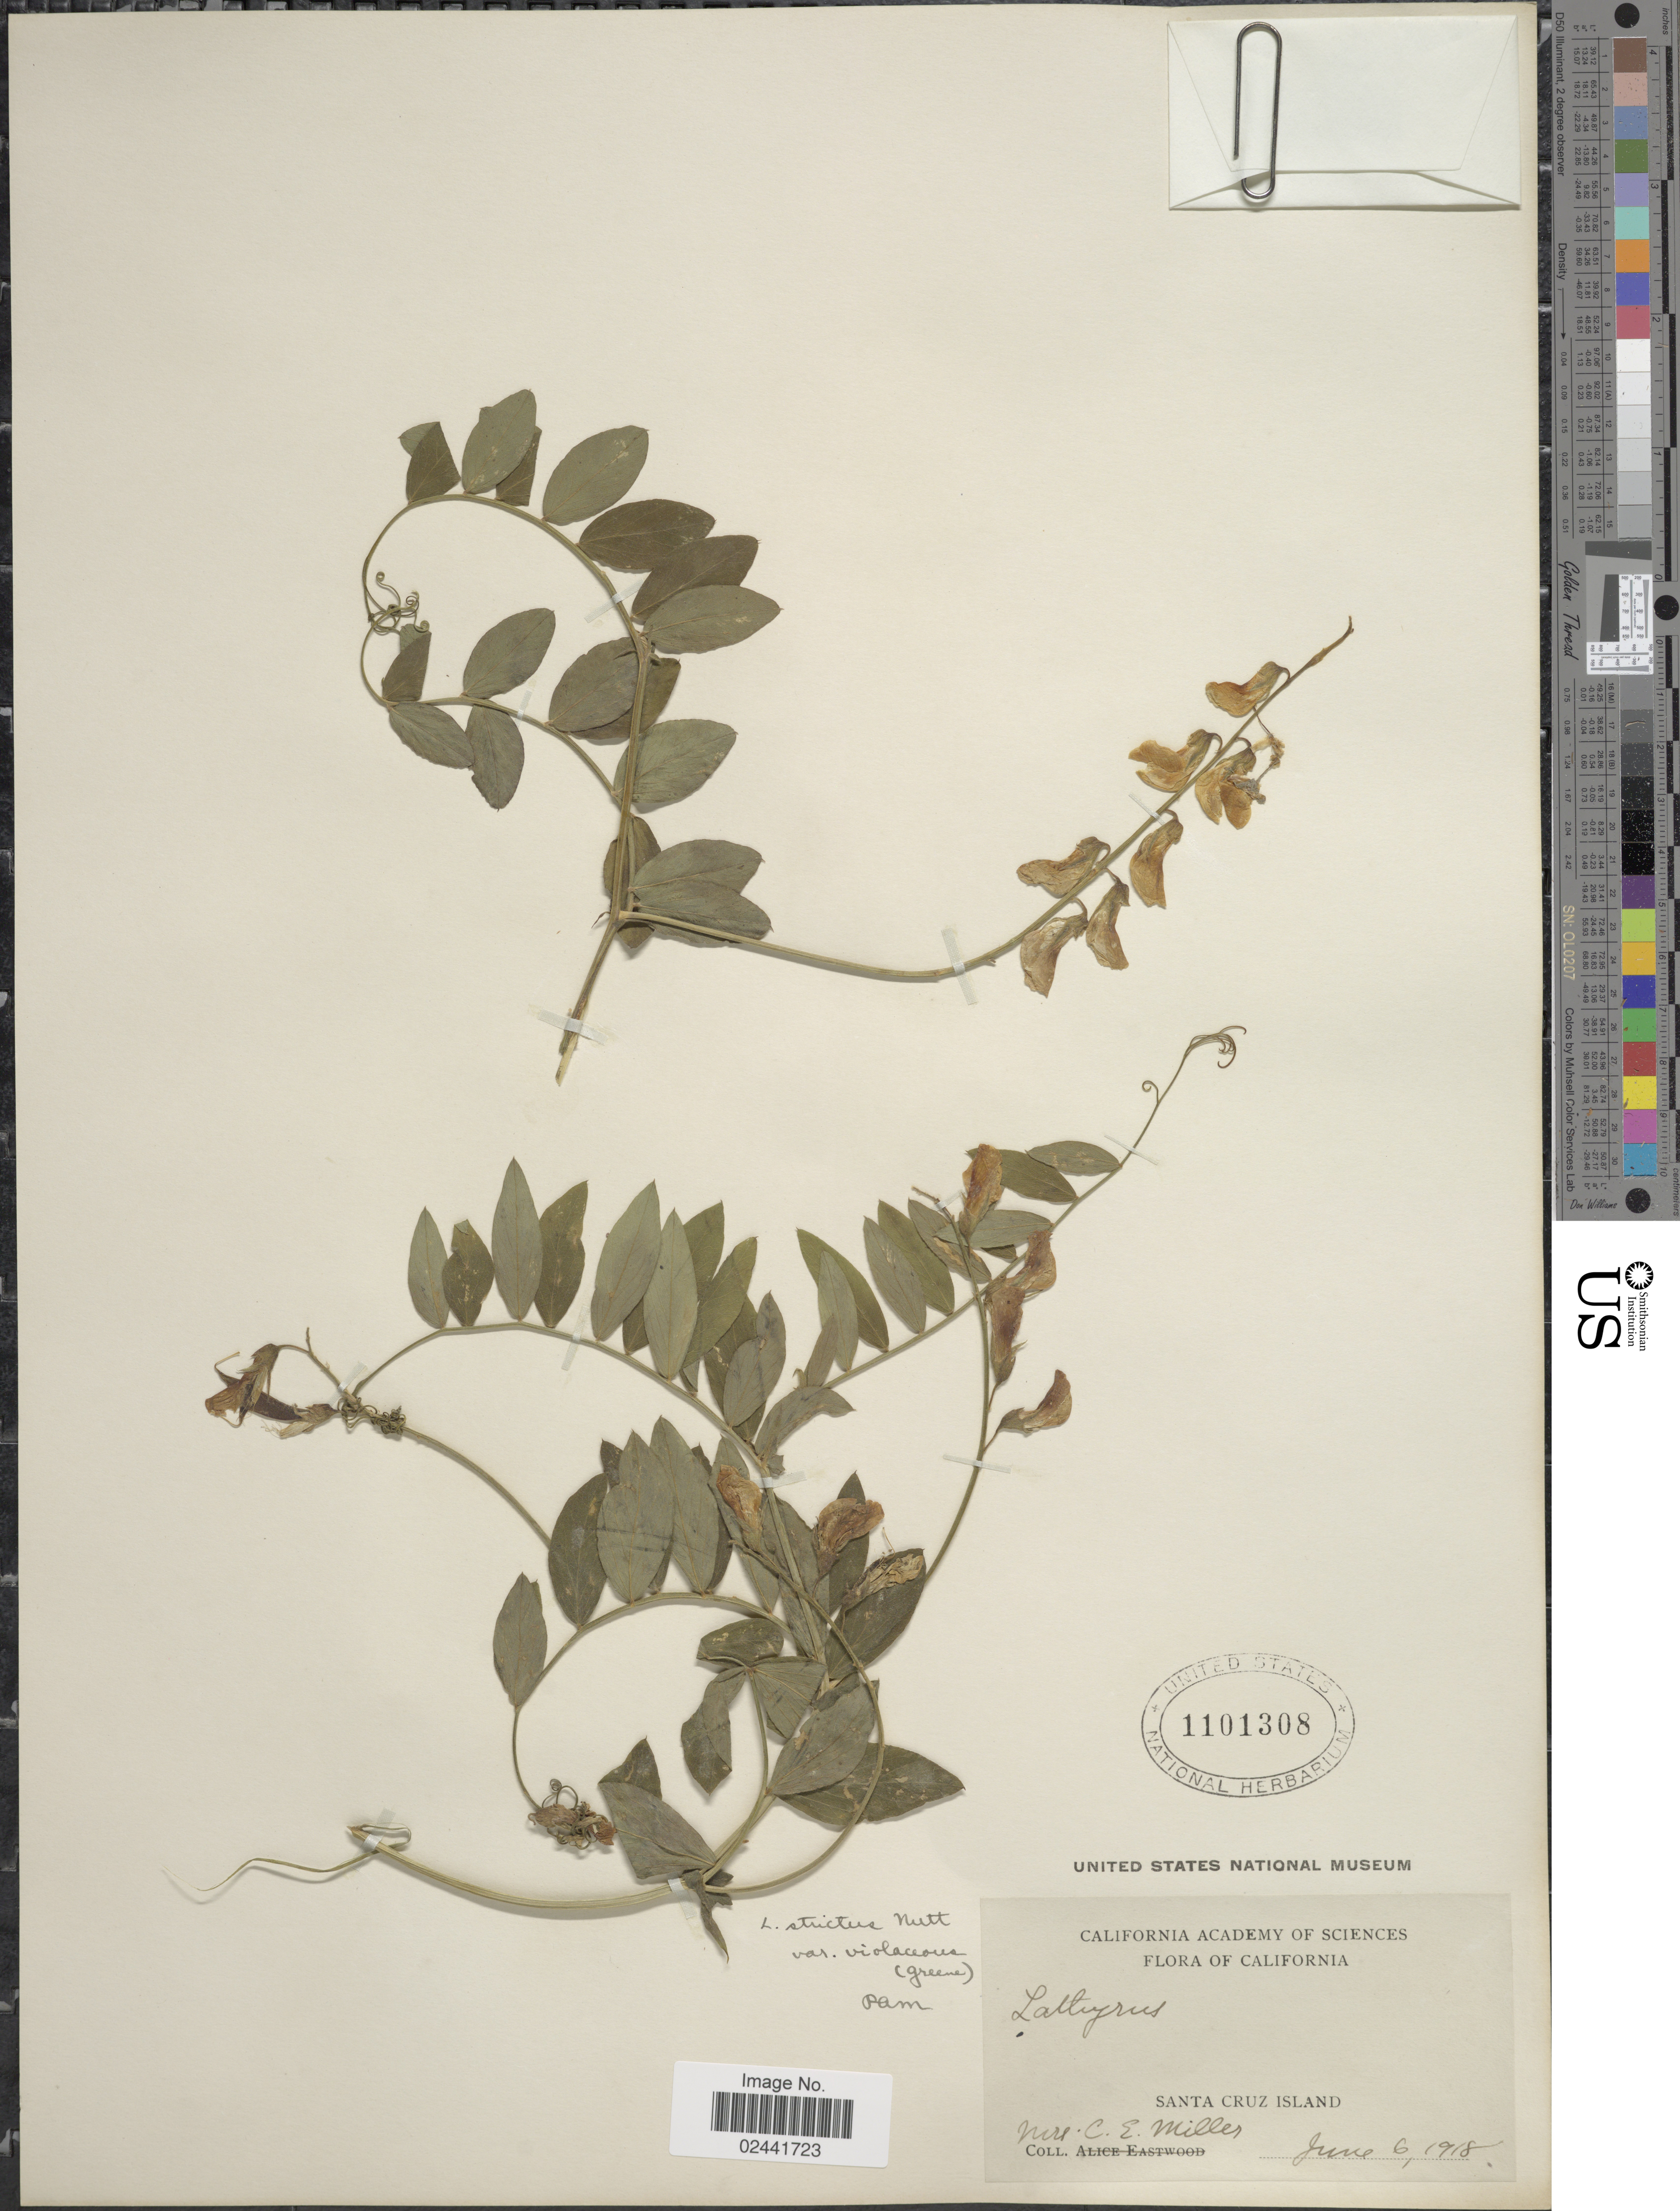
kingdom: Plantae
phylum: Tracheophyta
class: Magnoliopsida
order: Fabales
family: Fabaceae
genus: Lathyrus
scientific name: Lathyrus strictus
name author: G.H. Weber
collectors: C. Miller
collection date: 1918-06-06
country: United States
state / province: California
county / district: Santa Barbara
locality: Santa Cruz Island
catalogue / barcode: US 1101308